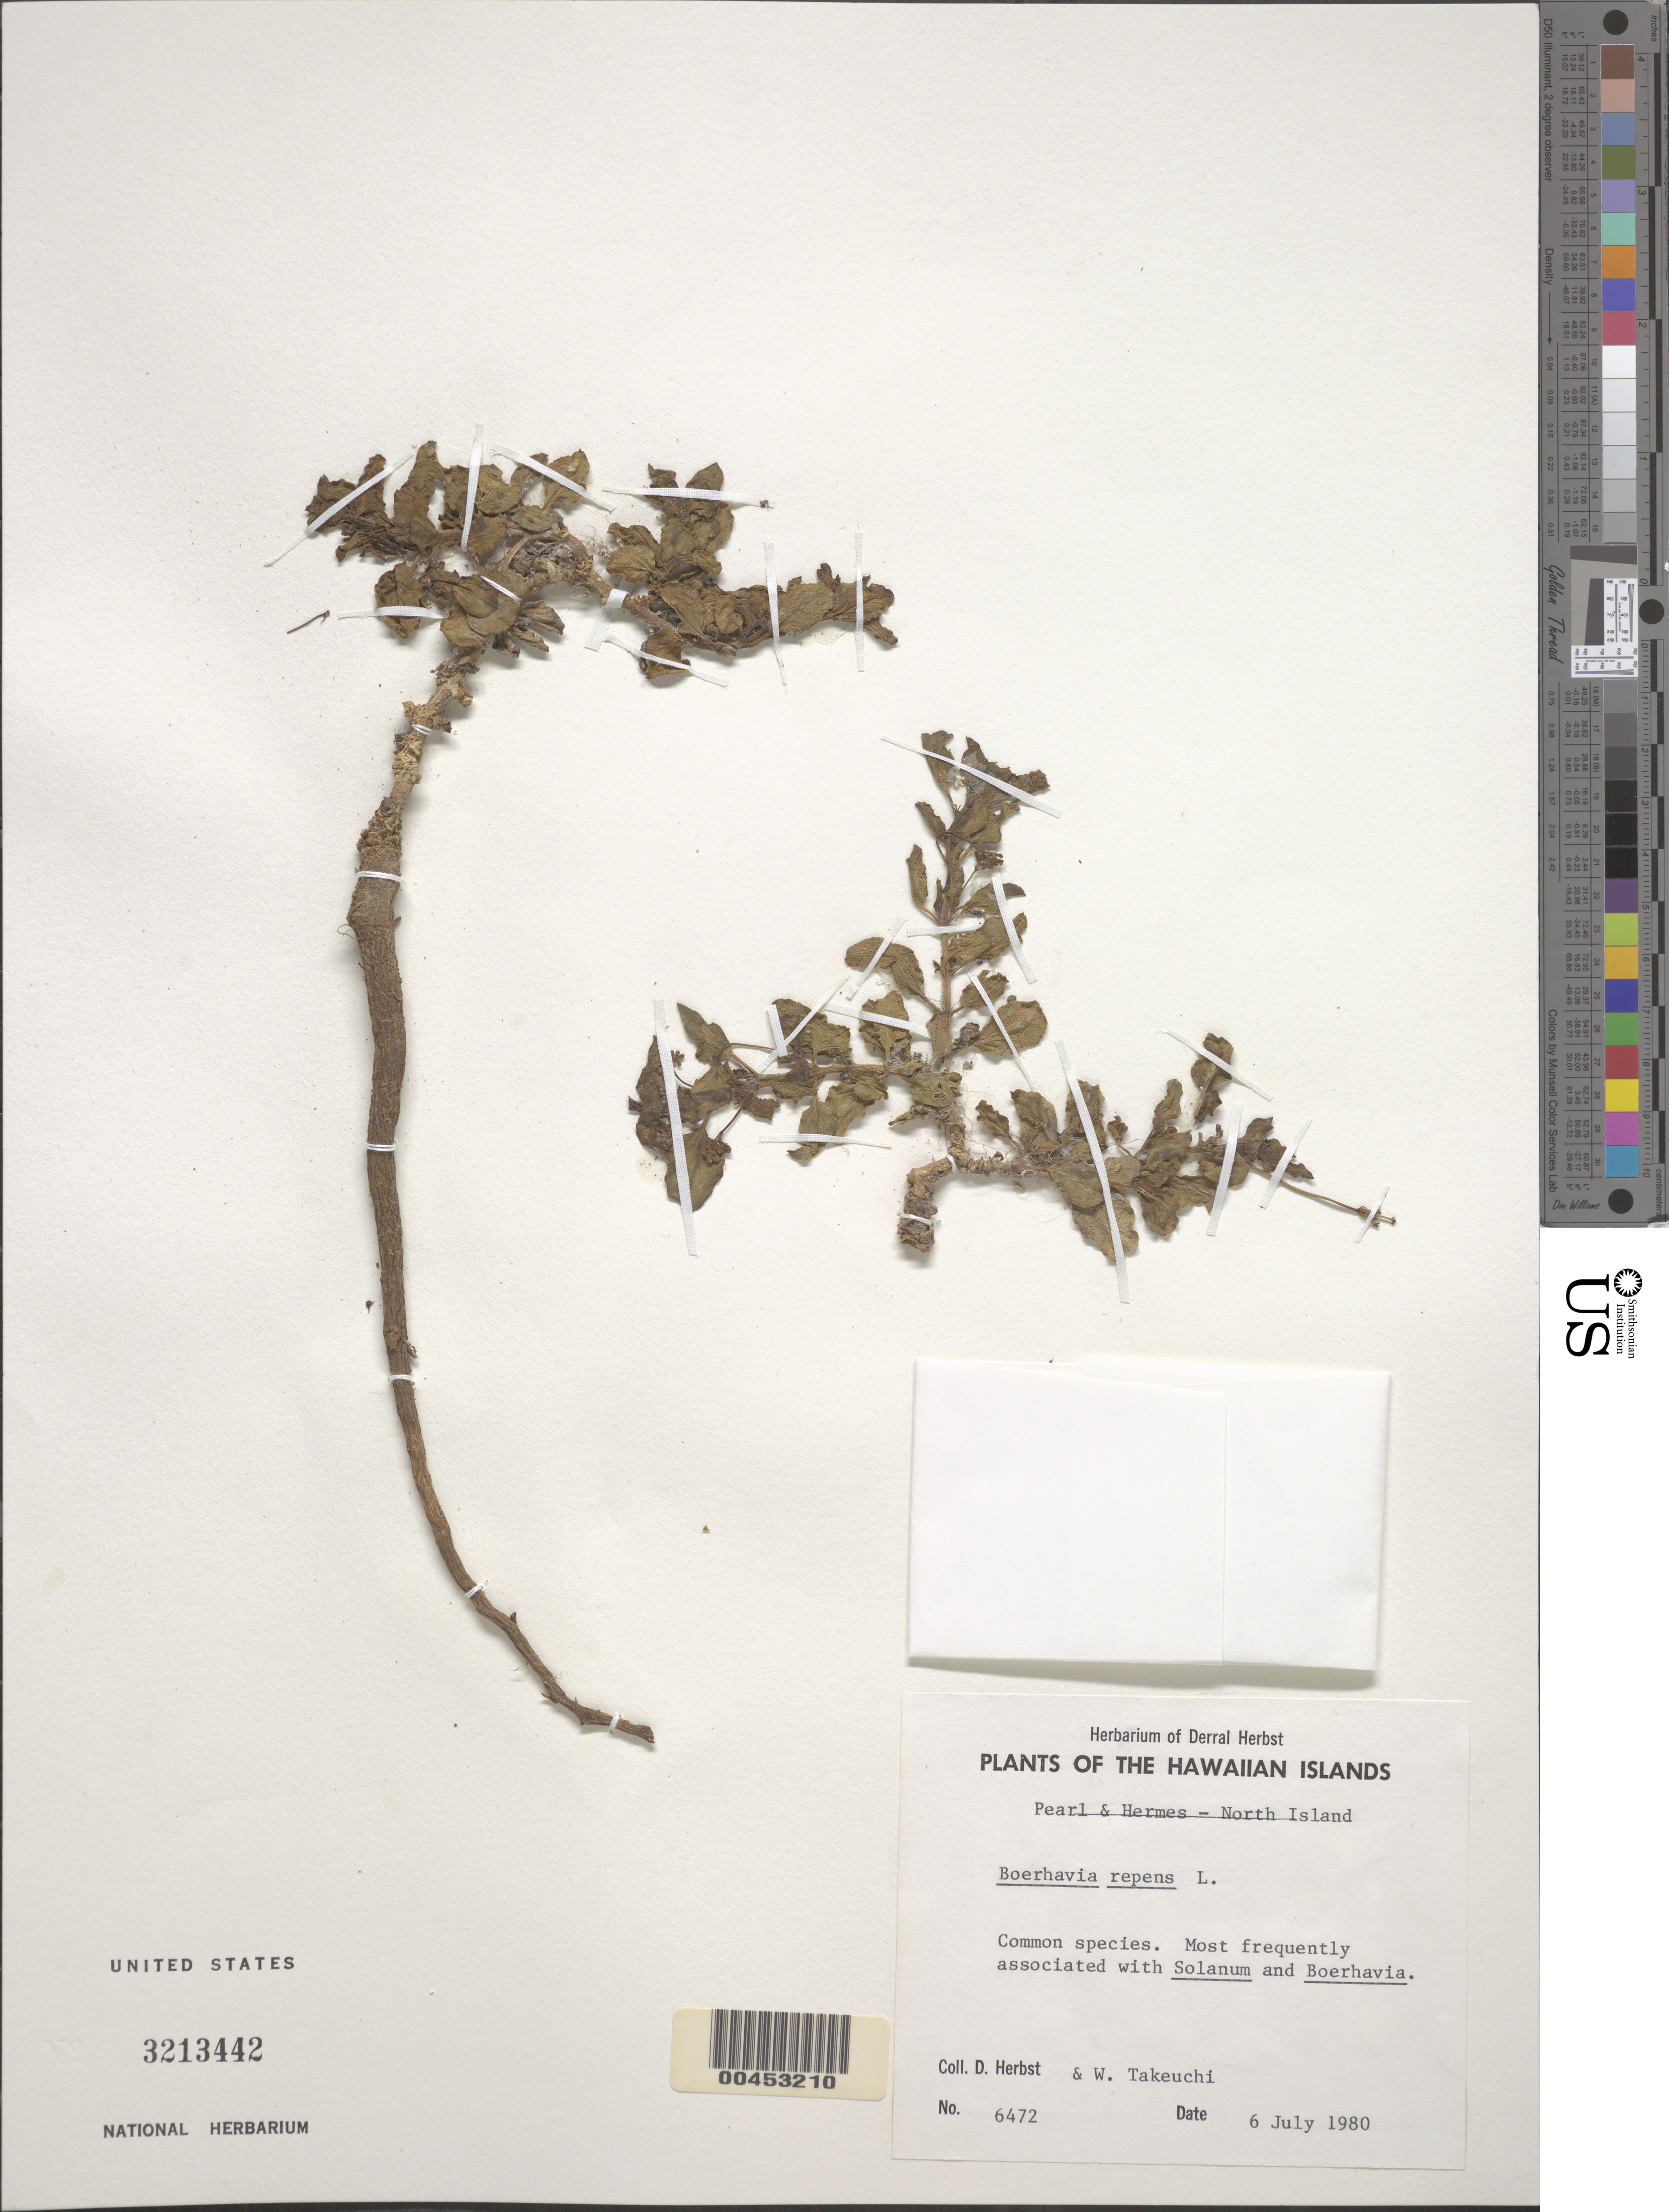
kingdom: Plantae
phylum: Tracheophyta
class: Magnoliopsida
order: Caryophyllales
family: Nyctaginaceae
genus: Boerhavia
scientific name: Boerhavia repens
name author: L.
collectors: D. R. Herbst & W. N. Takeuchi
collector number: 6472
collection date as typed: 6 Jul 1980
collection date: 1980-07-06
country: United States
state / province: Hawaii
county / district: Honolulu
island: Pearl and Hermes Atoll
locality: North Islet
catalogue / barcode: US 3213442